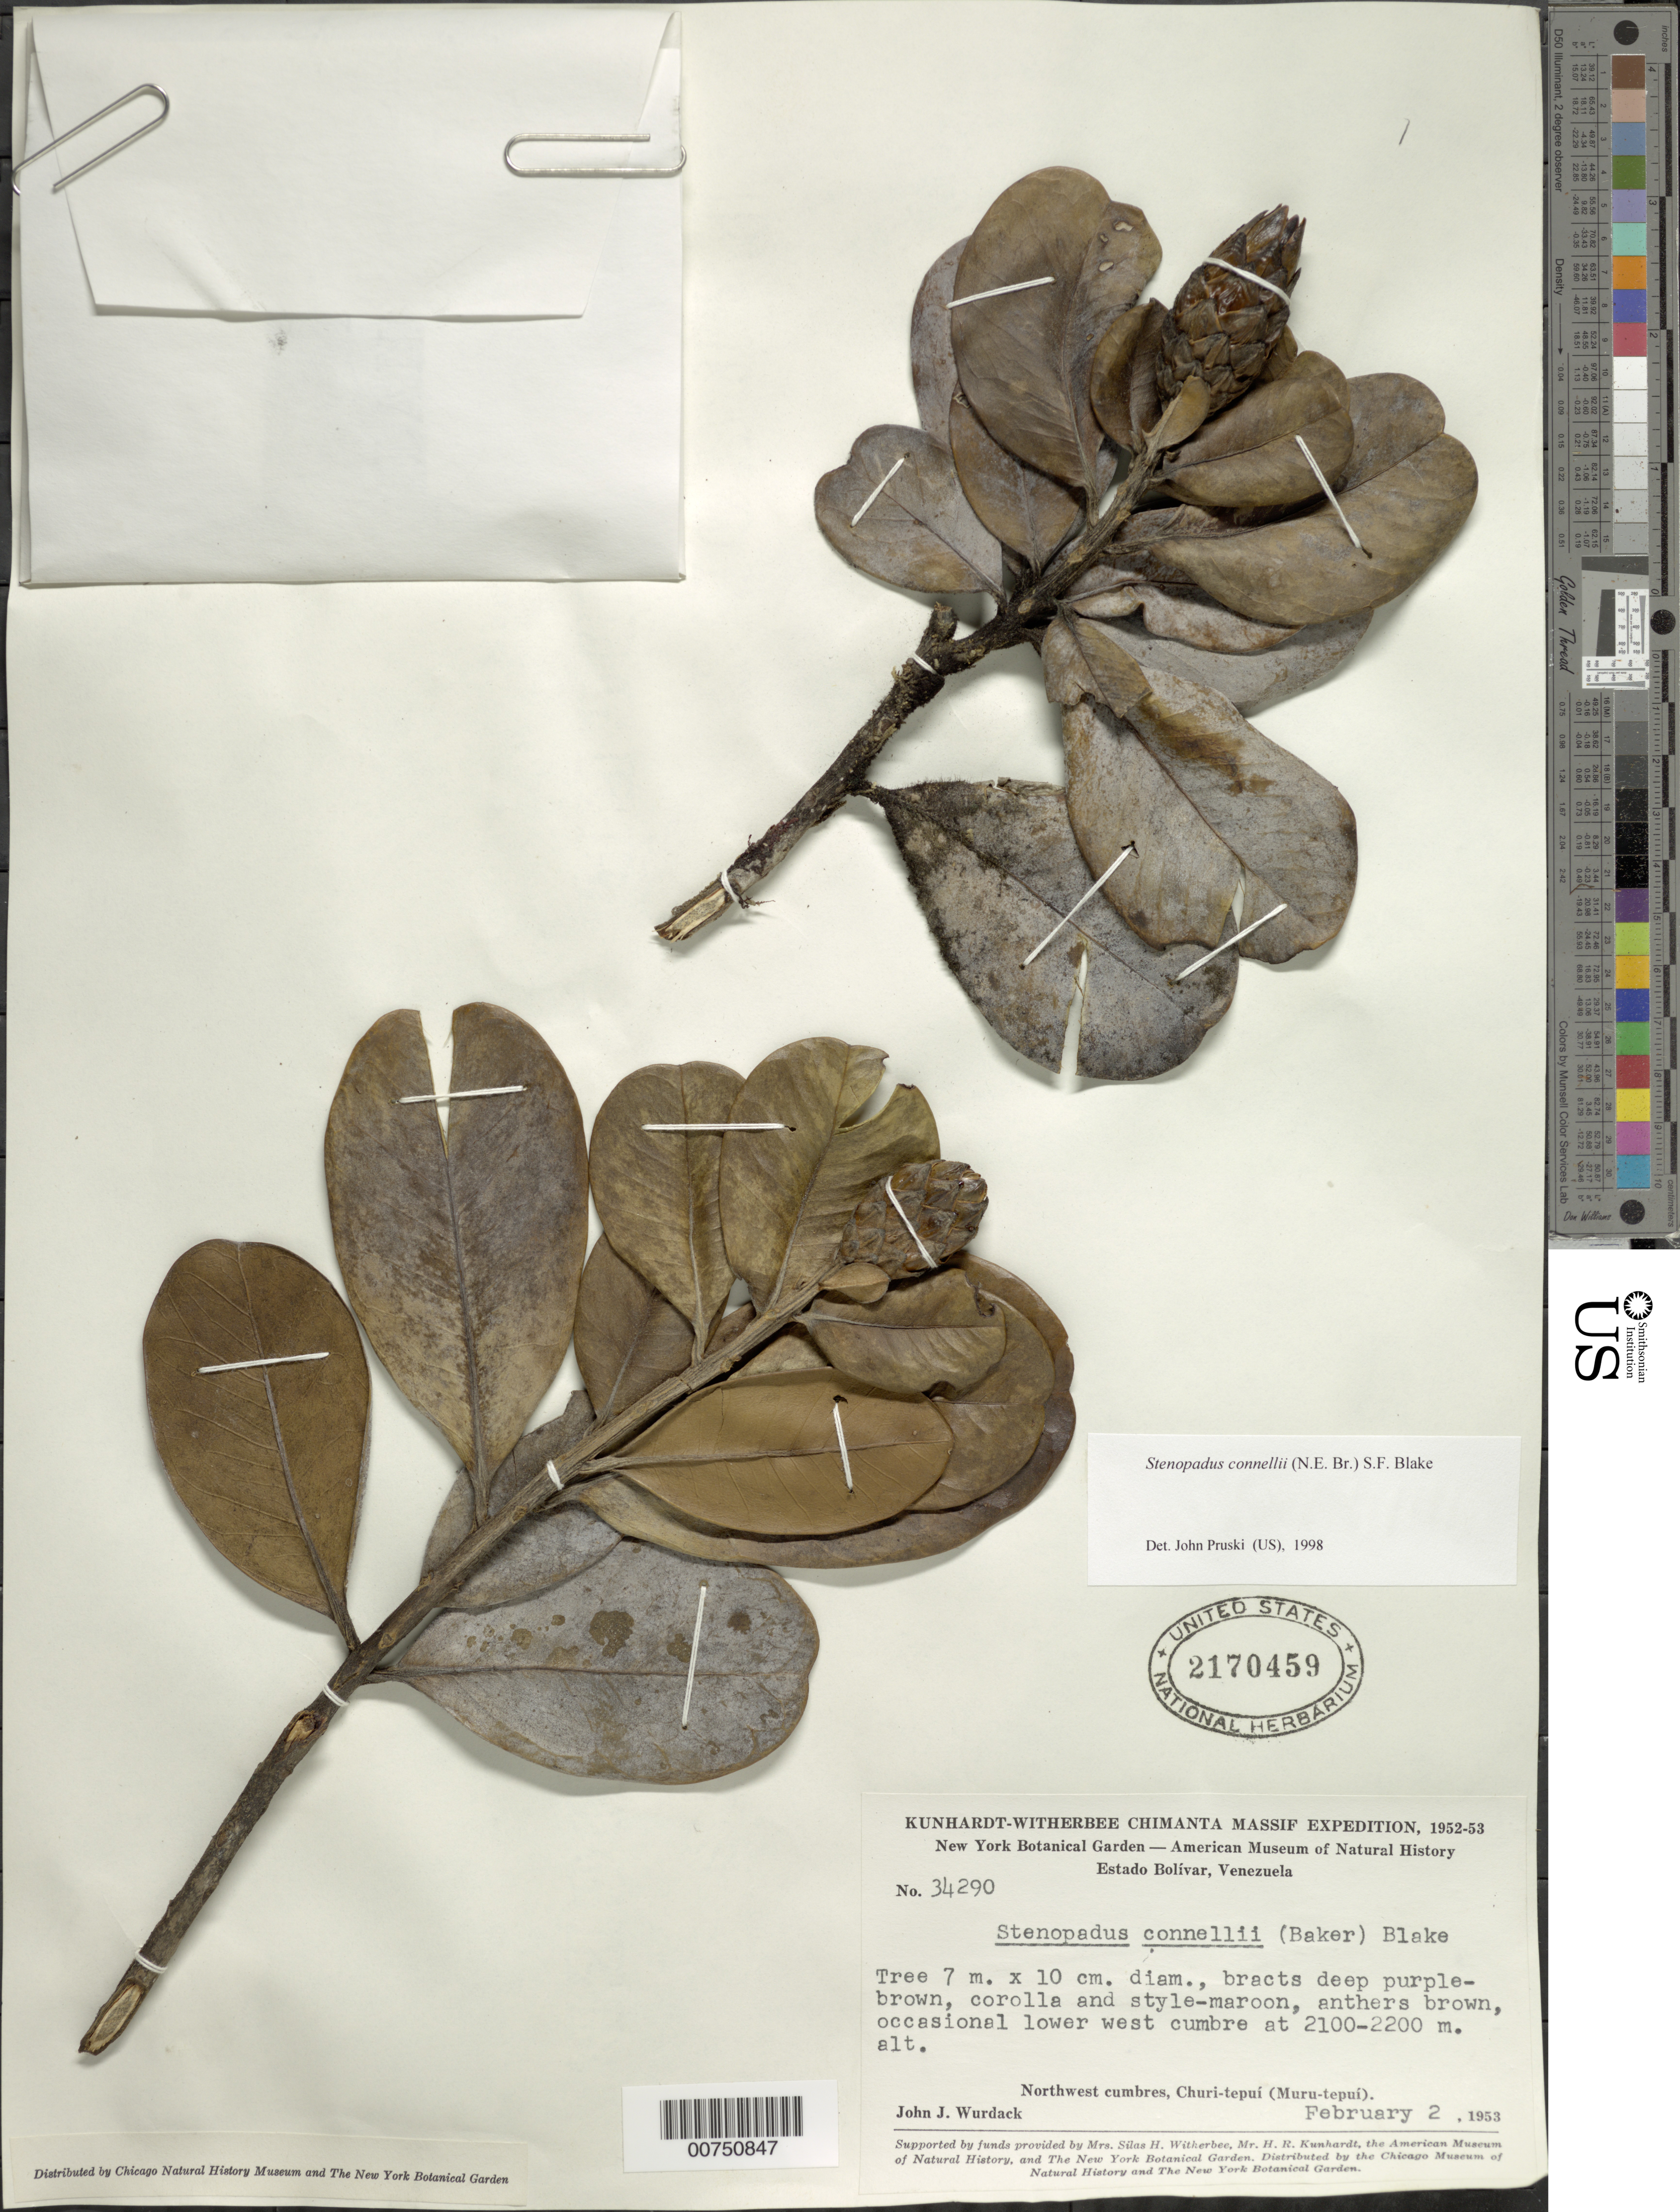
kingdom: Plantae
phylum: Tracheophyta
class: Magnoliopsida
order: Asterales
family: Asteraceae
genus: Stenopadus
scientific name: Stenopadus connellii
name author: (N.E. Br.) S.F. Blake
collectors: J. J. Wurdack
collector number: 34290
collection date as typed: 2-Feb-53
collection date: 1953-02-02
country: Venezuela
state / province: Bolívar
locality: Churi-tepuí (Muru-tepuí), lower west cumbre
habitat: Northwest cumbres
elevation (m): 2100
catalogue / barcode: US 2170459